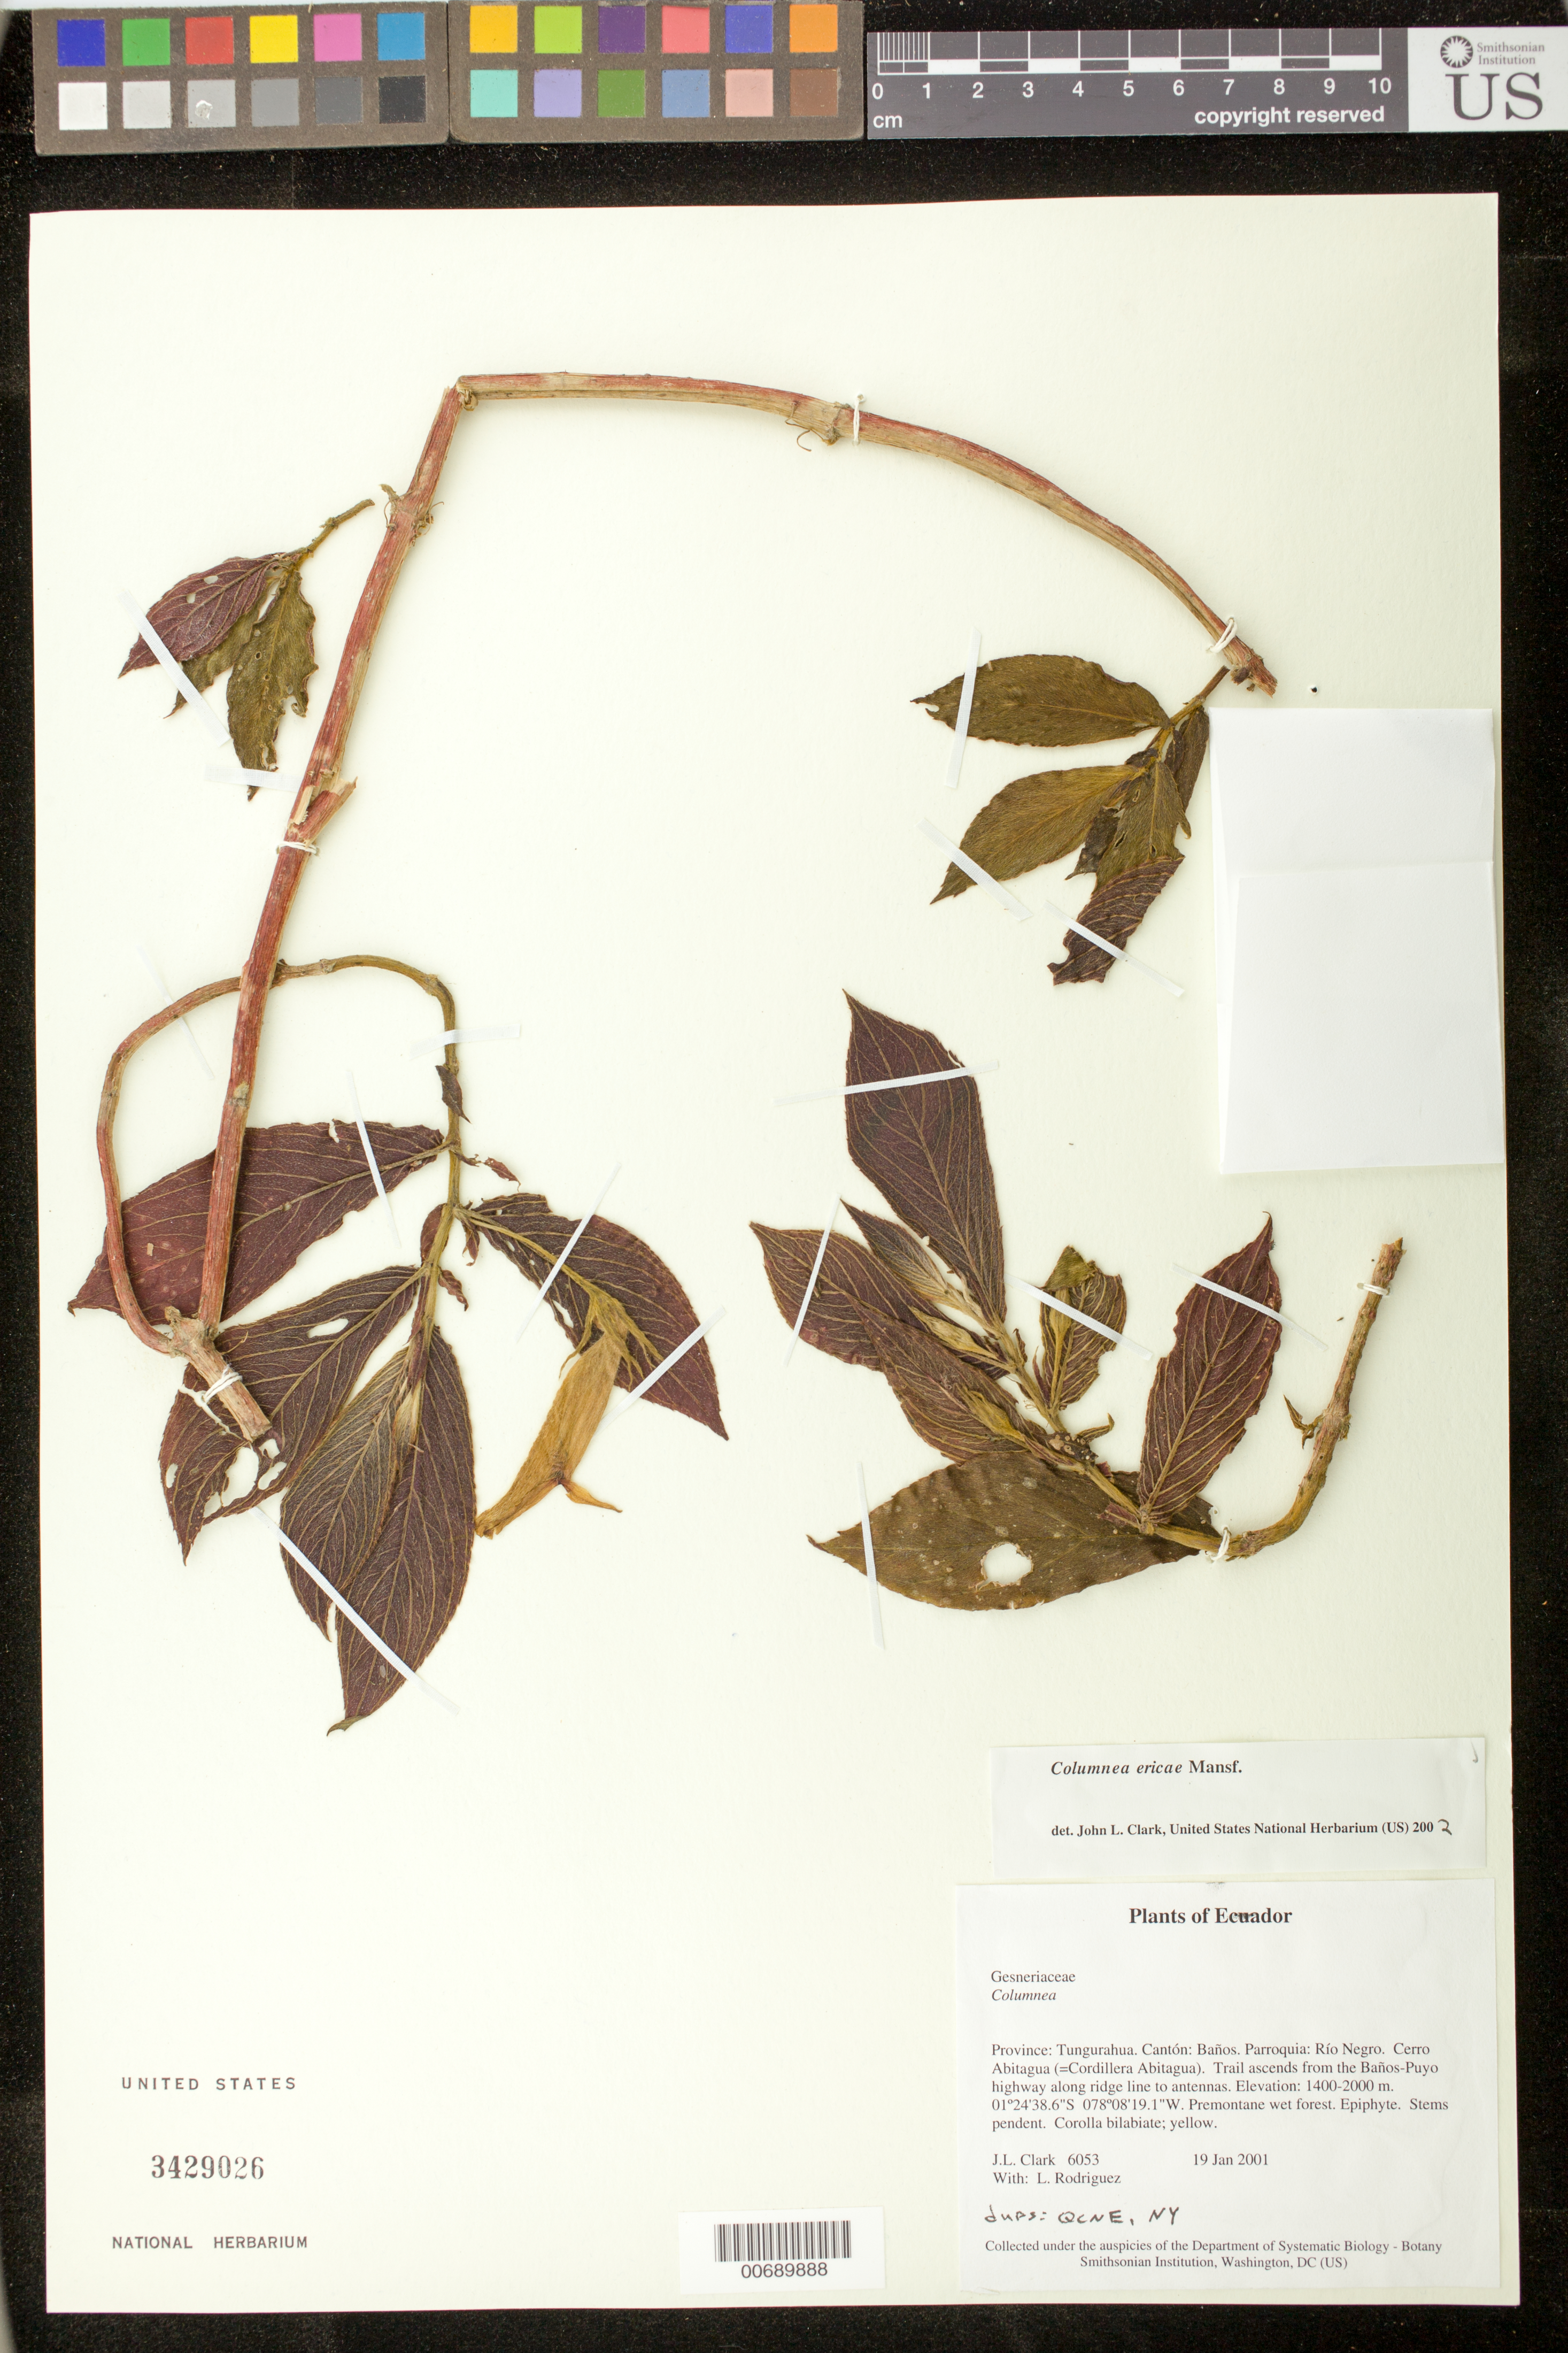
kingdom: Plantae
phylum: Tracheophyta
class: Magnoliopsida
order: Lamiales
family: Gesneriaceae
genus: Columnea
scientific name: Columnea ericae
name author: Mansf.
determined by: Clark, J. L., (SEL), The Marie Selby Botanical Garden (UNITED STATES)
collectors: J. L. Clark & L. Rodriguez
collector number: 06053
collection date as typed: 19 Jan 2001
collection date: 2001-01-19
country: Ecuador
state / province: Tungurahua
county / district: Baños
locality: Parroquia: Río Negro. Cerro Abitagua (=Cordillera Abitagua). Trail ascends from the Baños-Puyo highway along ridge line to antennas.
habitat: Premontane wet forest.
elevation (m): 1400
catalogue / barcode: US 3429026